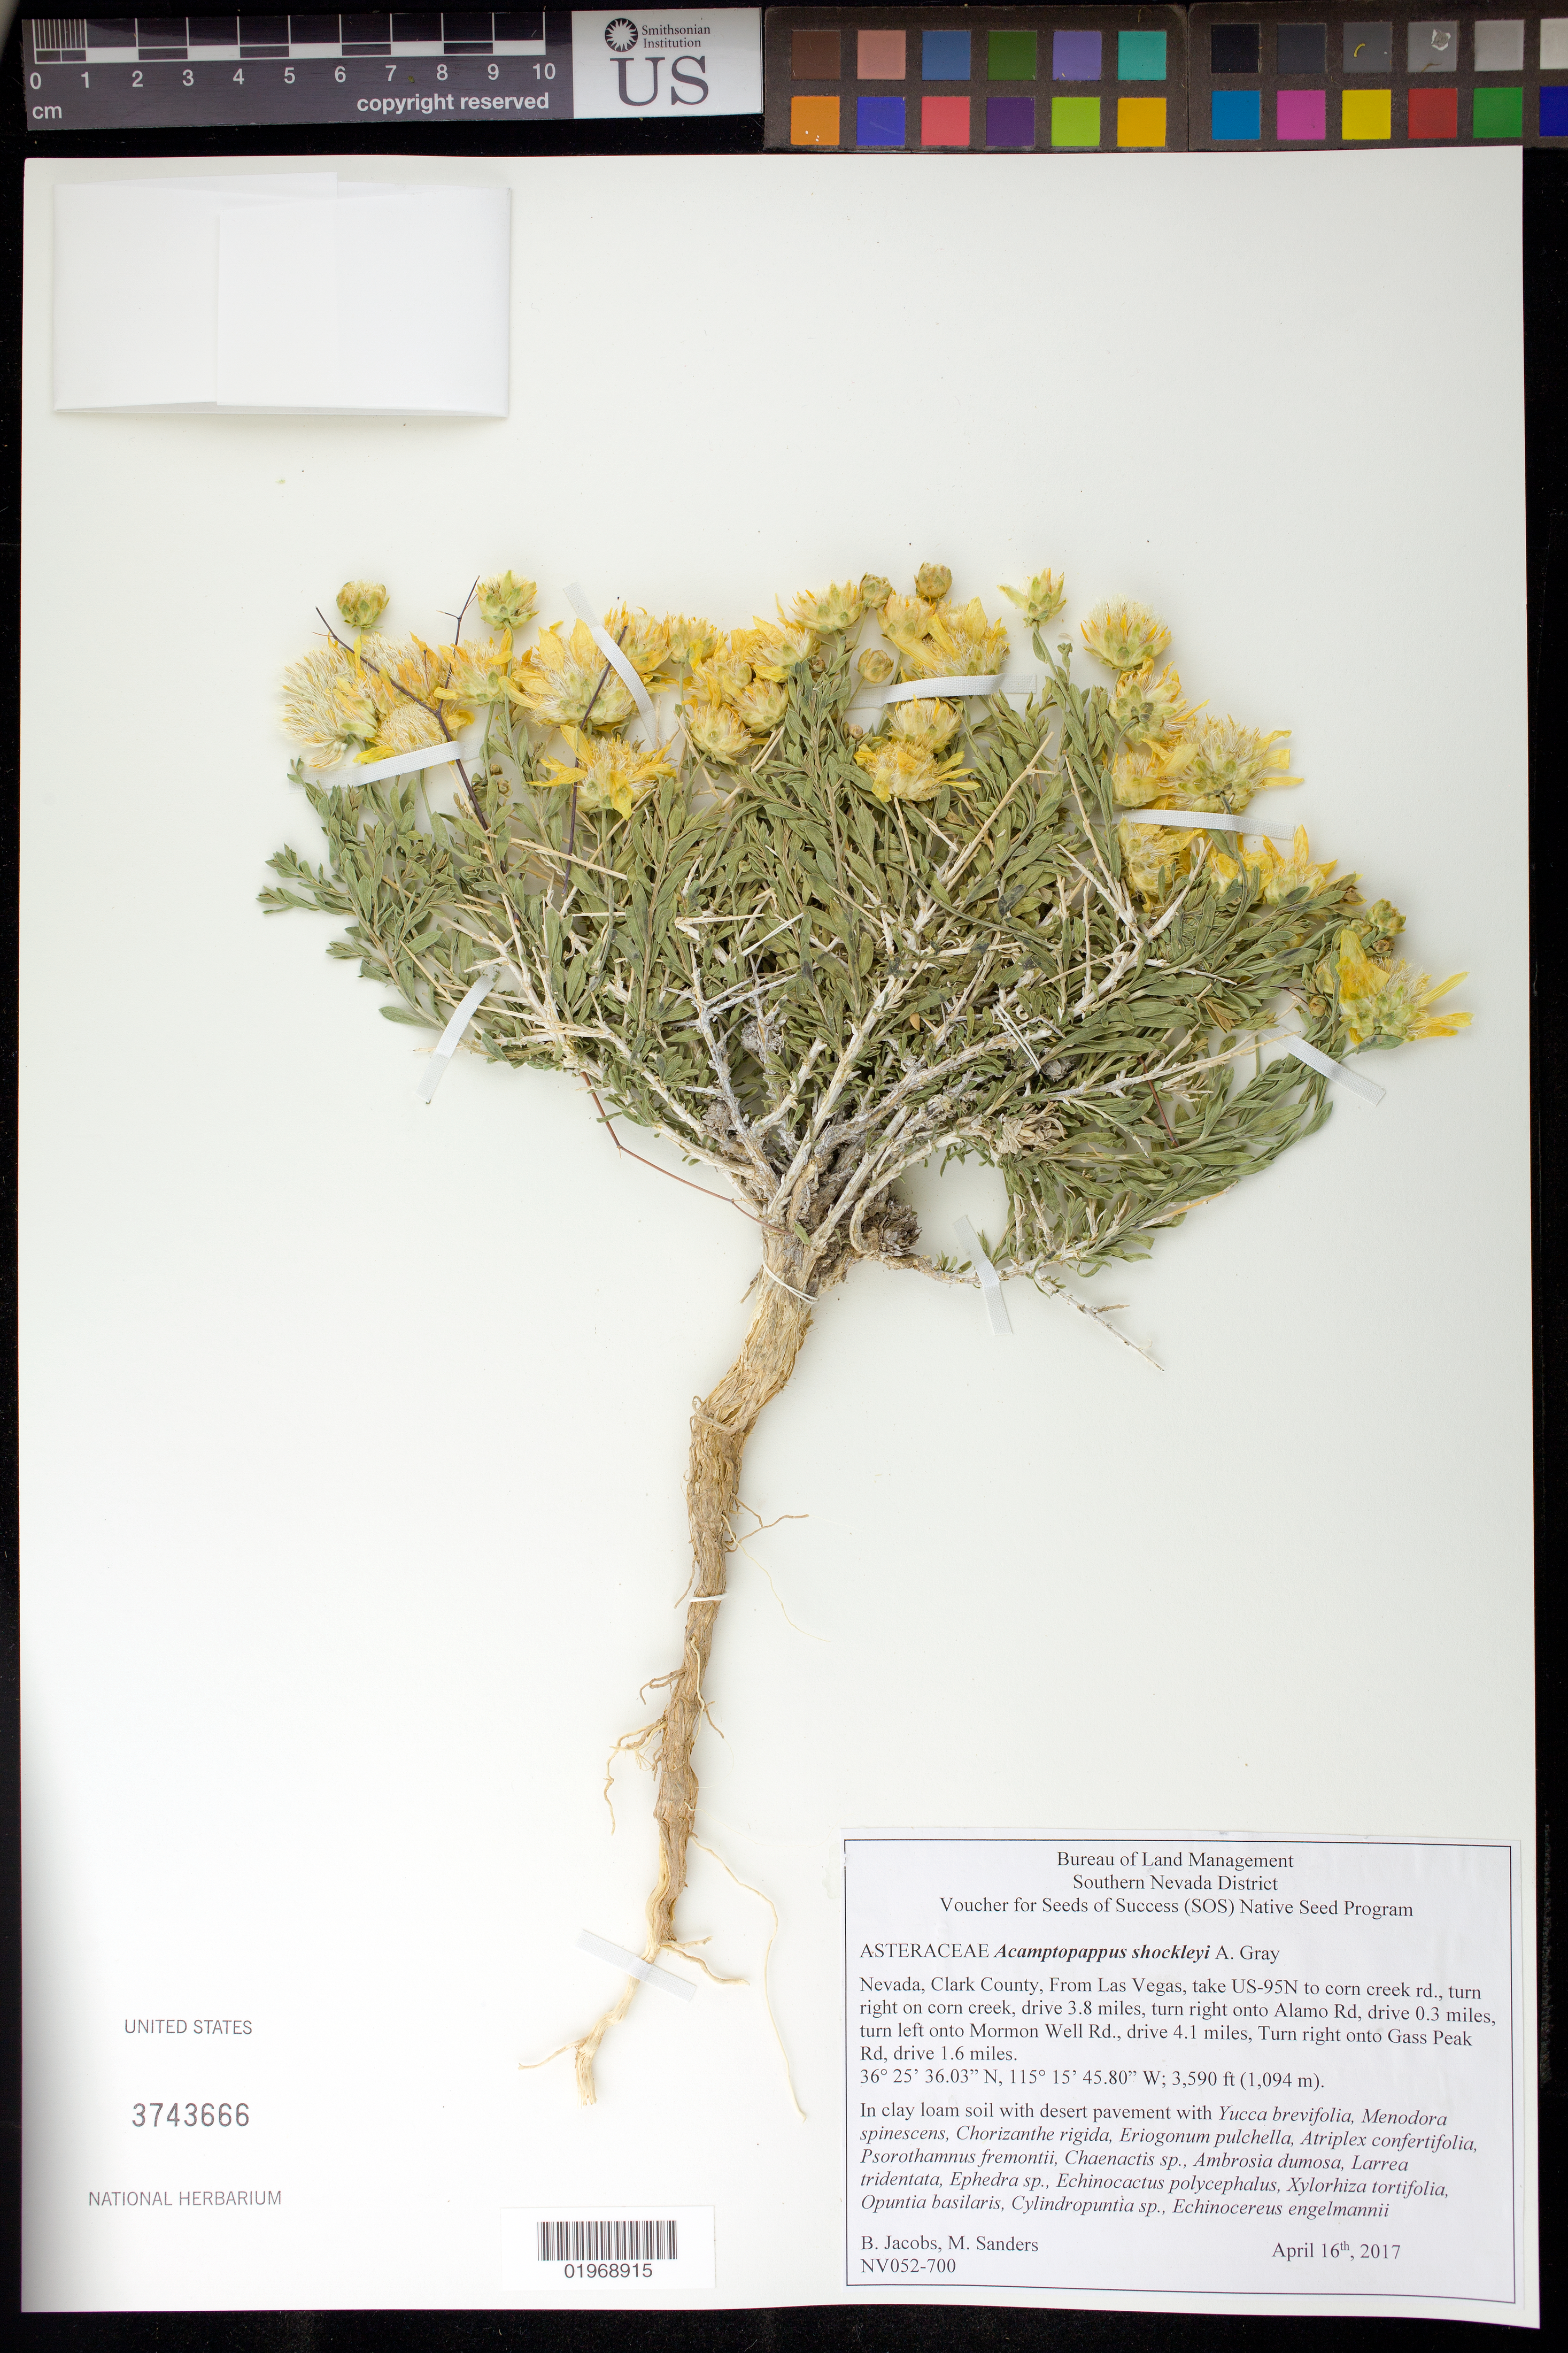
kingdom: Plantae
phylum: Tracheophyta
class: Magnoliopsida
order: Asterales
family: Asteraceae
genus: Acamptopappus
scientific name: Acamptopappus shockleyi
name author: A. Gray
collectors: B. Jacobs & M. Sanders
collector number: NV052-700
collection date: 2017-04-16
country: United States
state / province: Nevada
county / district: Clark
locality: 1.6 miles on Grass Peak Rd.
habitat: In a clay loam soil with desert pavement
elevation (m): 1094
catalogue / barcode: US 3743666